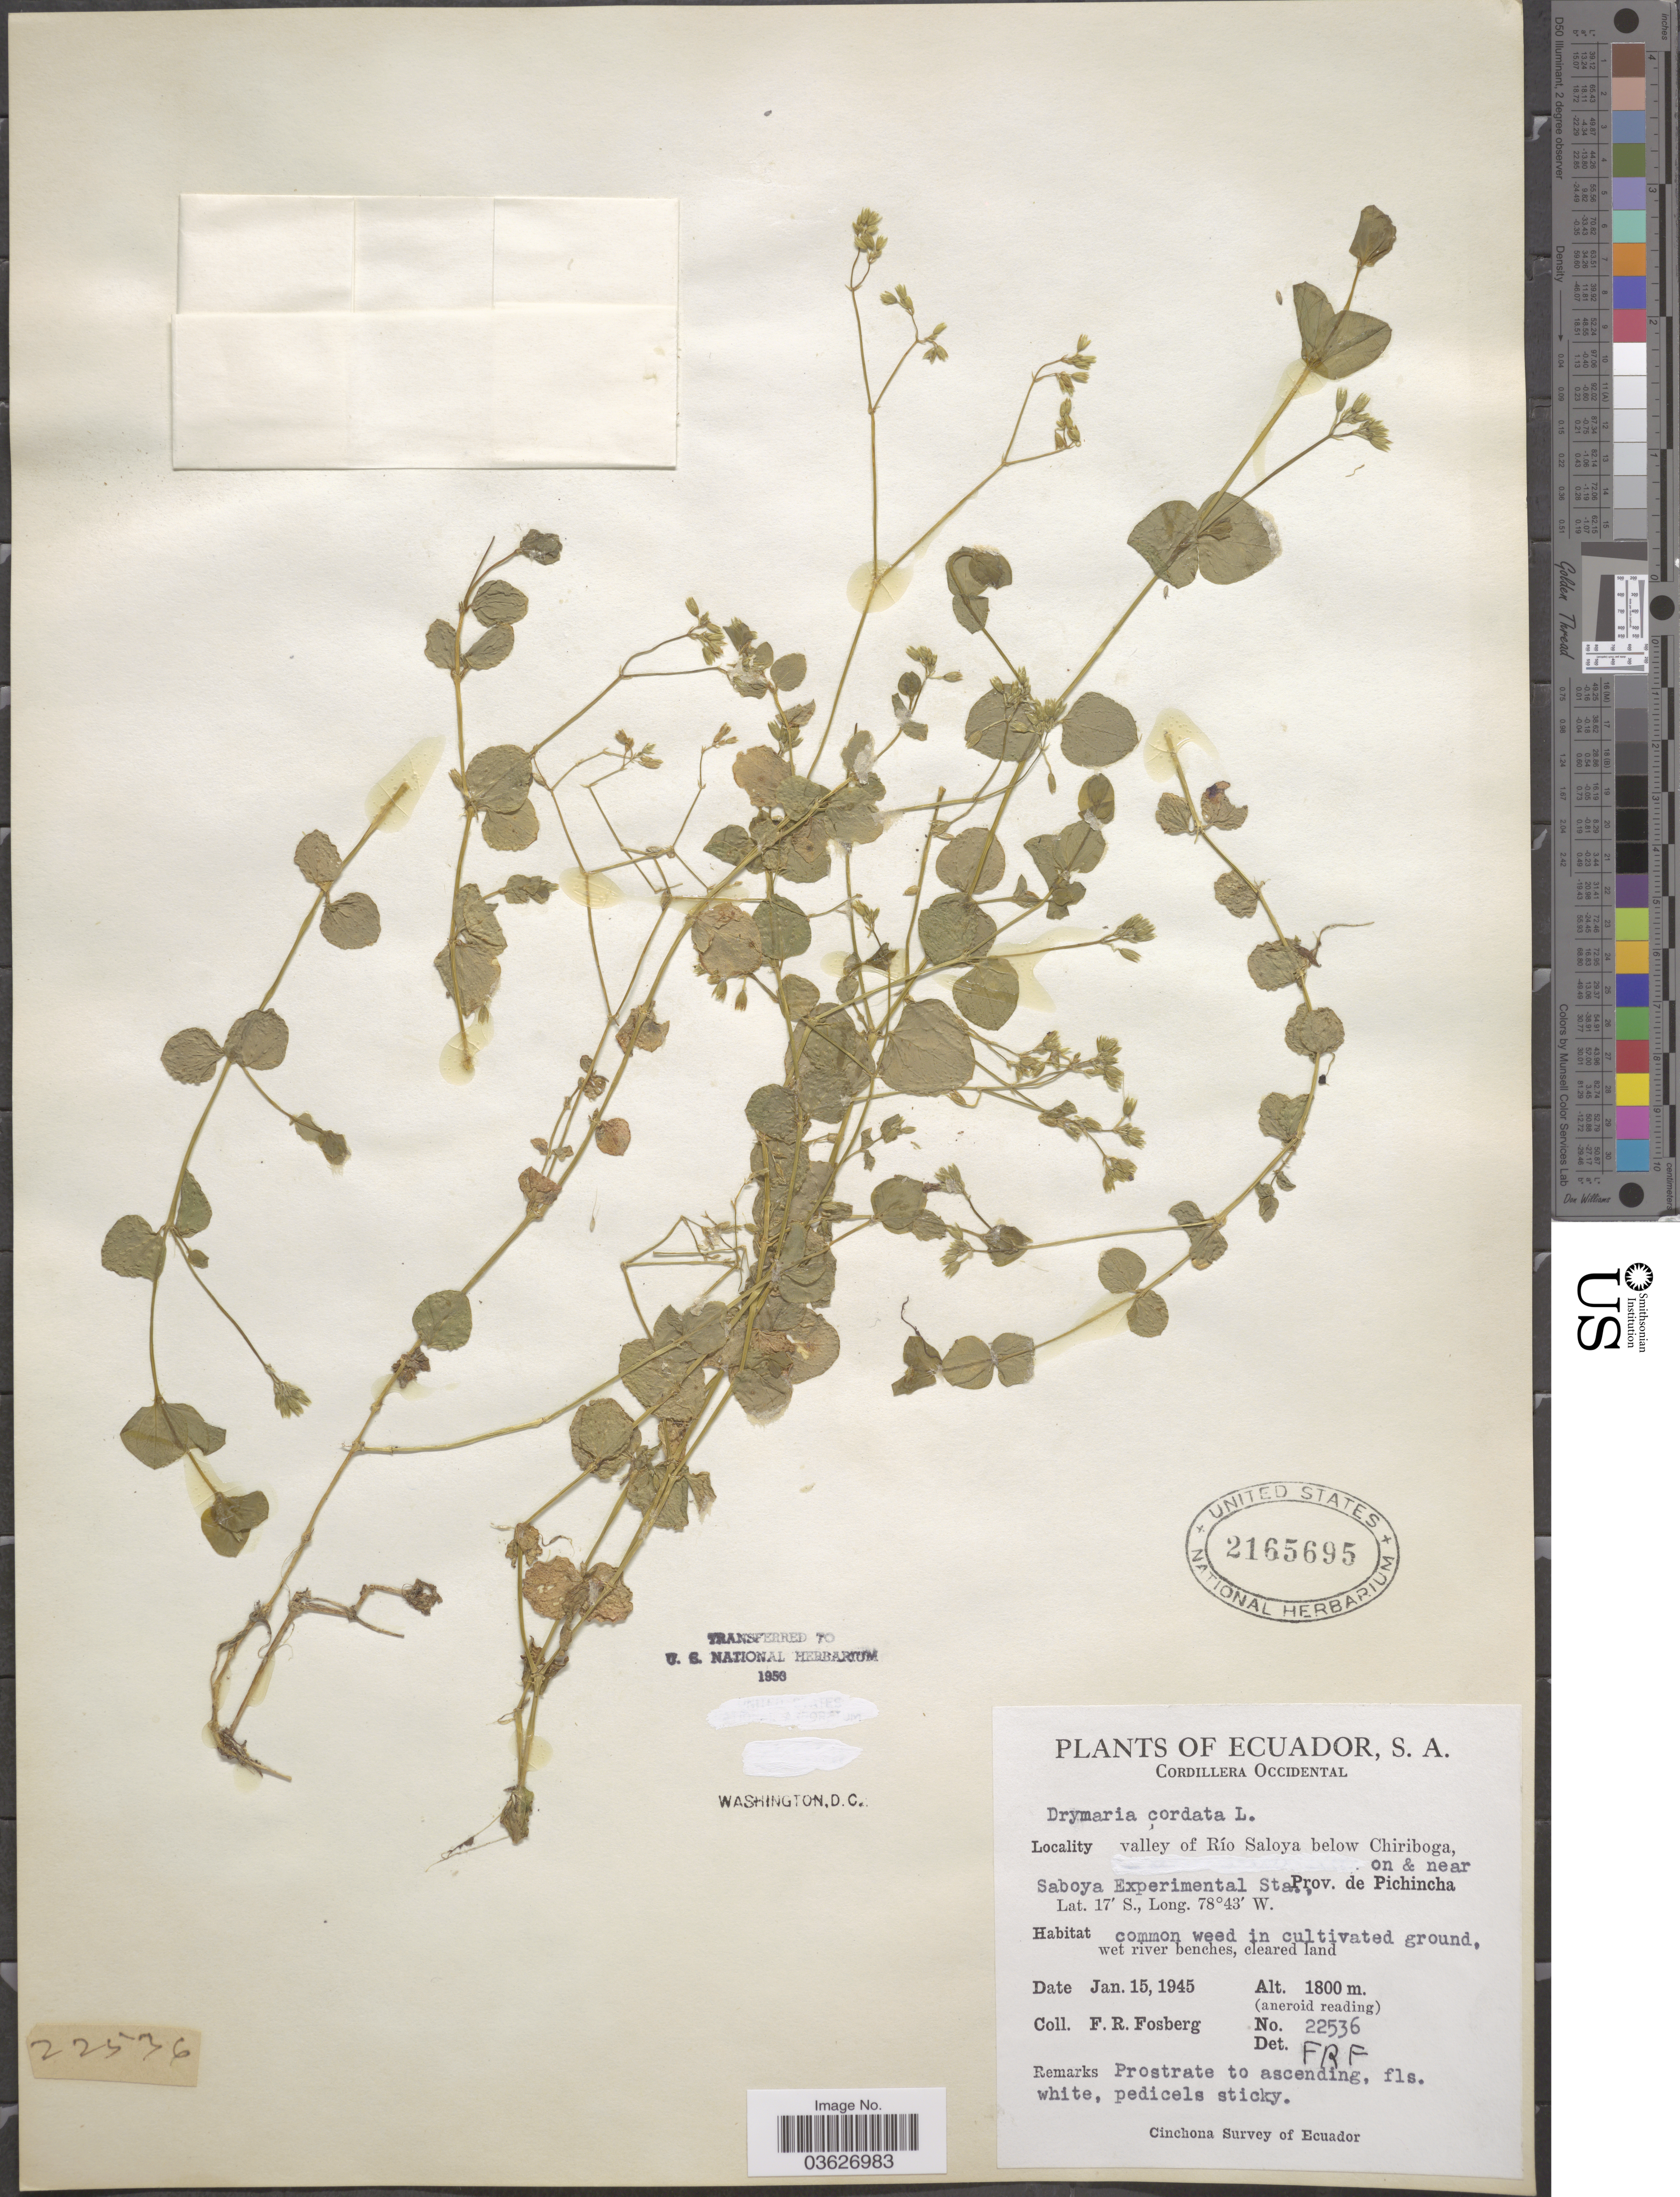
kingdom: Plantae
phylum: Tracheophyta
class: Magnoliopsida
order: Caryophyllales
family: Caryophyllaceae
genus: Drymaria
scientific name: Drymaria cordata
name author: (L.) Willd. ex Schult.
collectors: F. R. Fosberg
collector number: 22536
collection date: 1945-01-15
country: Ecuador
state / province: Pichincha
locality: Cordillera Occidental. Valley of Río Saloya below Chiriboga, on & near Saboya Experimental Sta.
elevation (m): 1800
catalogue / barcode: US 2165695